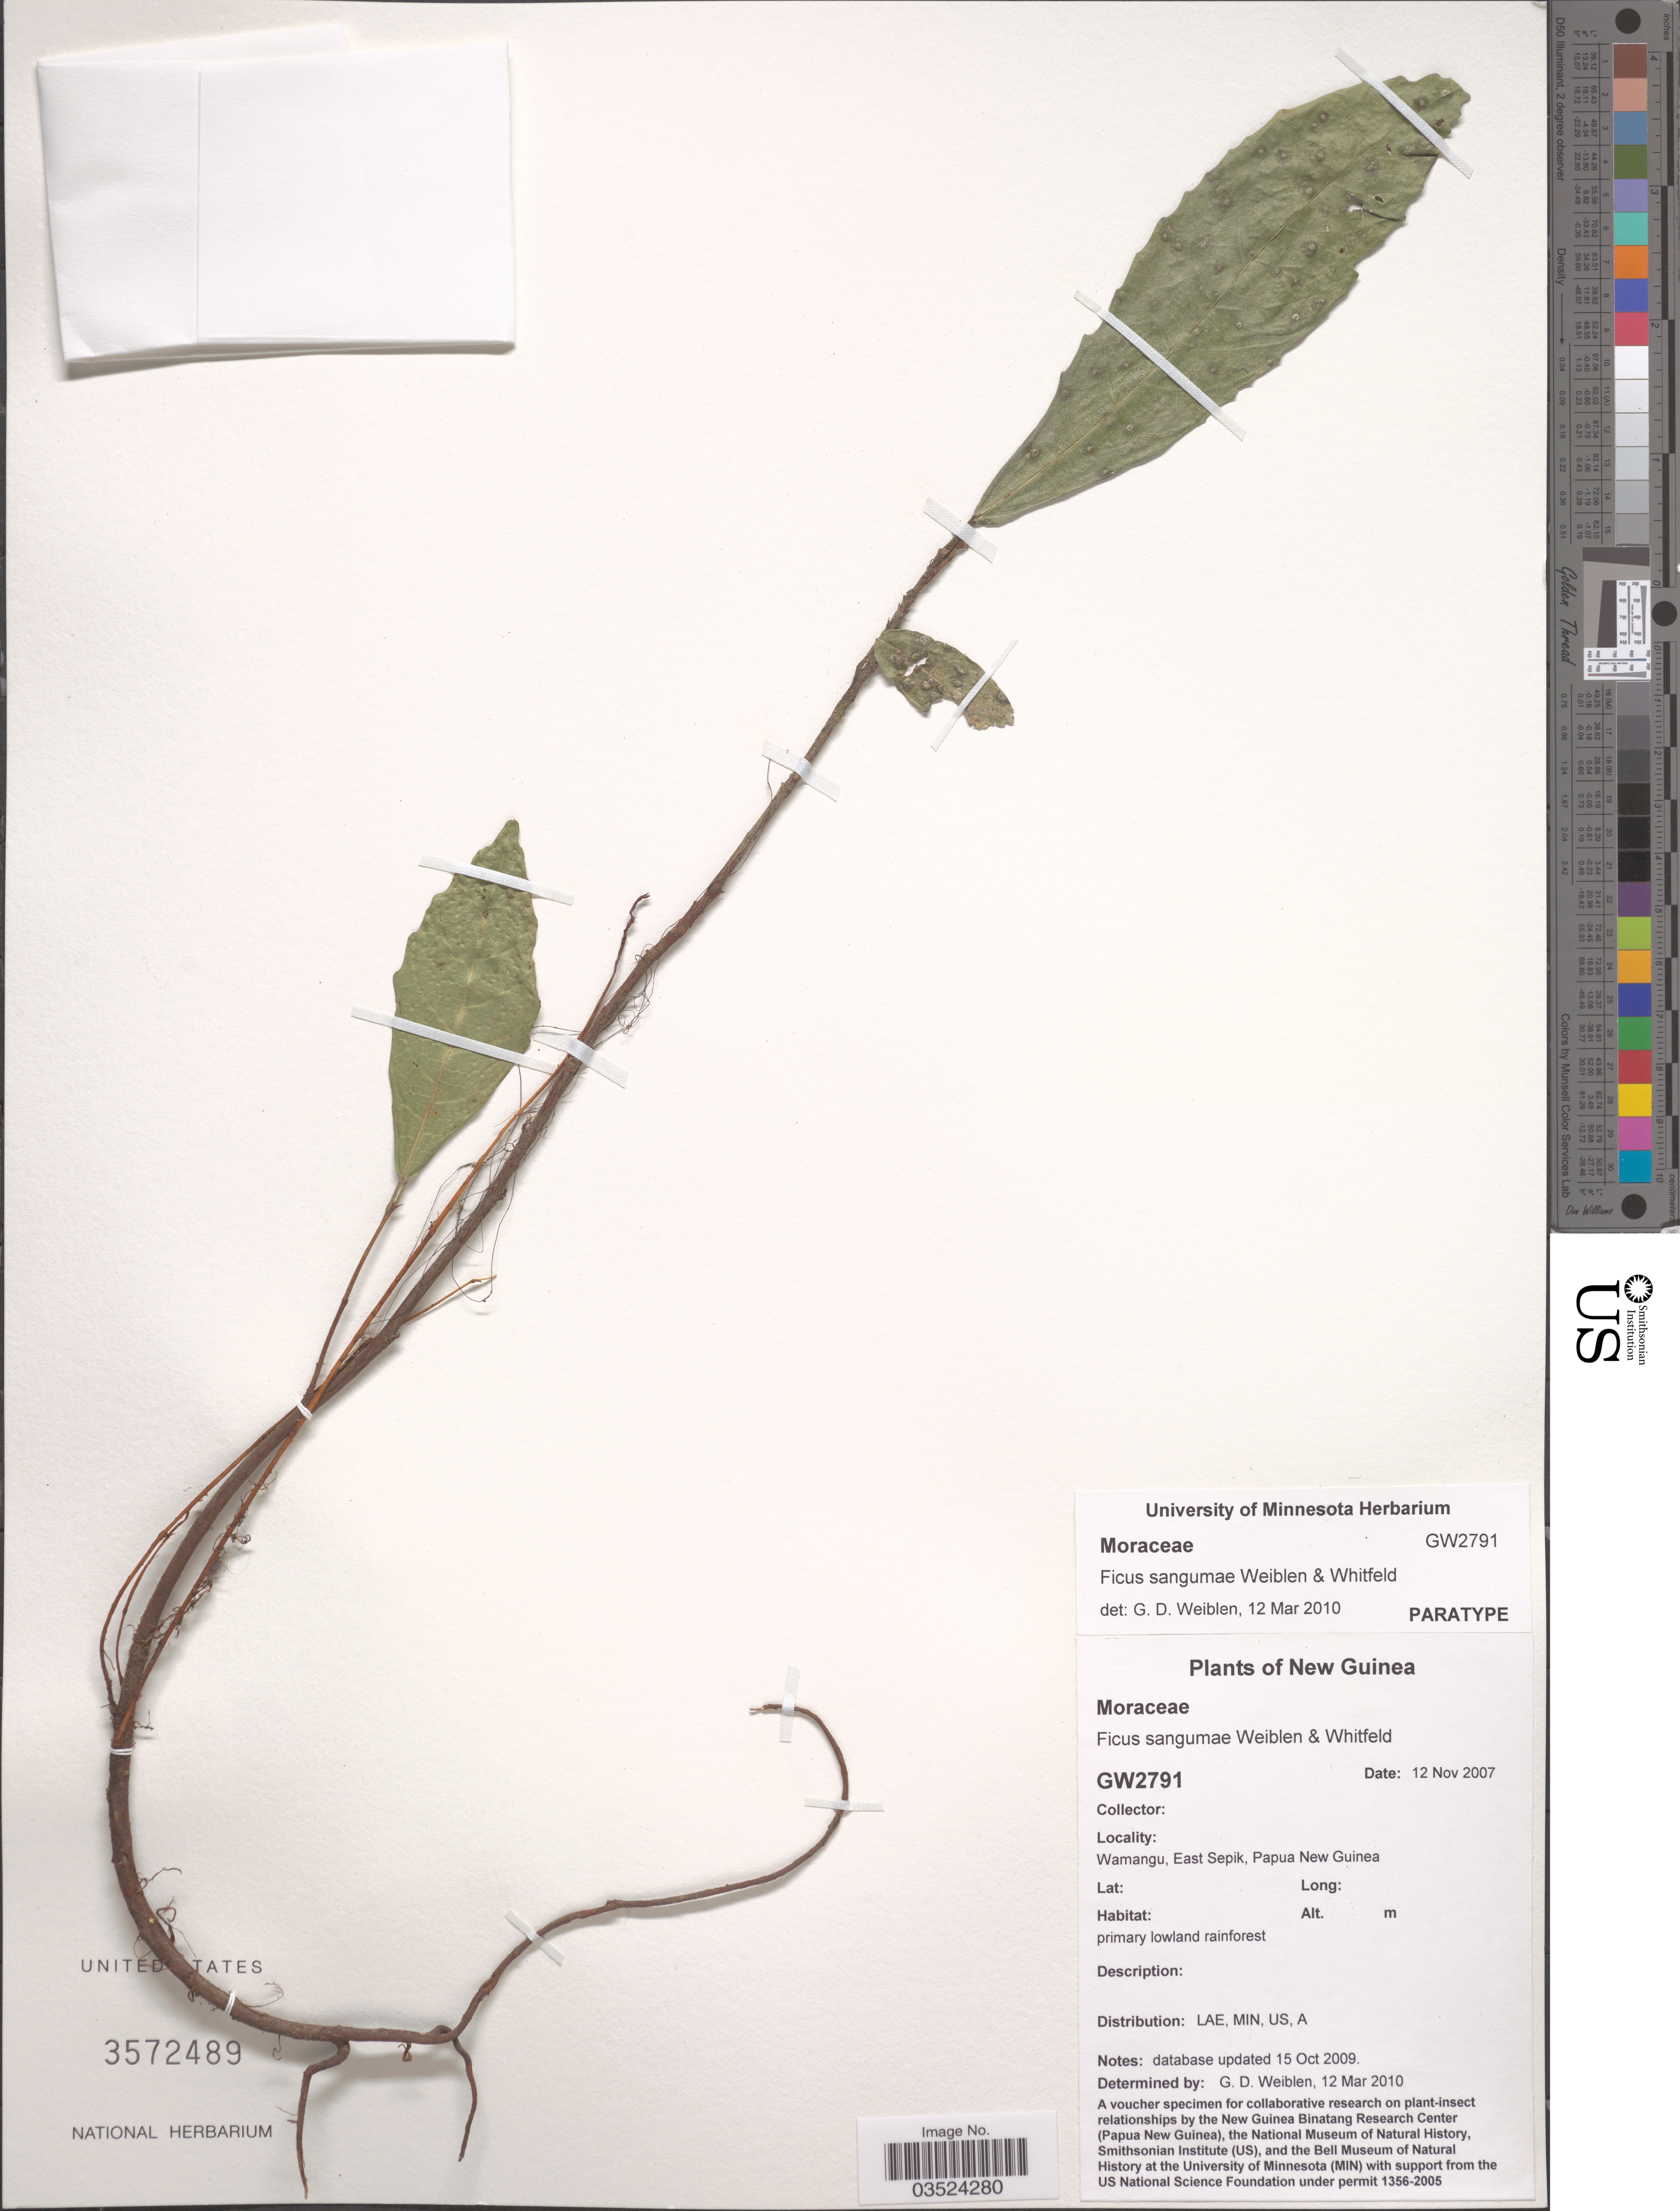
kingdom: Plantae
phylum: Tracheophyta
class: Magnoliopsida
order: Rosales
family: Moraceae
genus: Ficus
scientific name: Ficus sangumae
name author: Weiblen & Whitfeld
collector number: GW2791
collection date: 2007-11-12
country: Papua New Guinea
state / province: East Sepik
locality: New Guinea. Wamangu.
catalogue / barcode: US 3572489